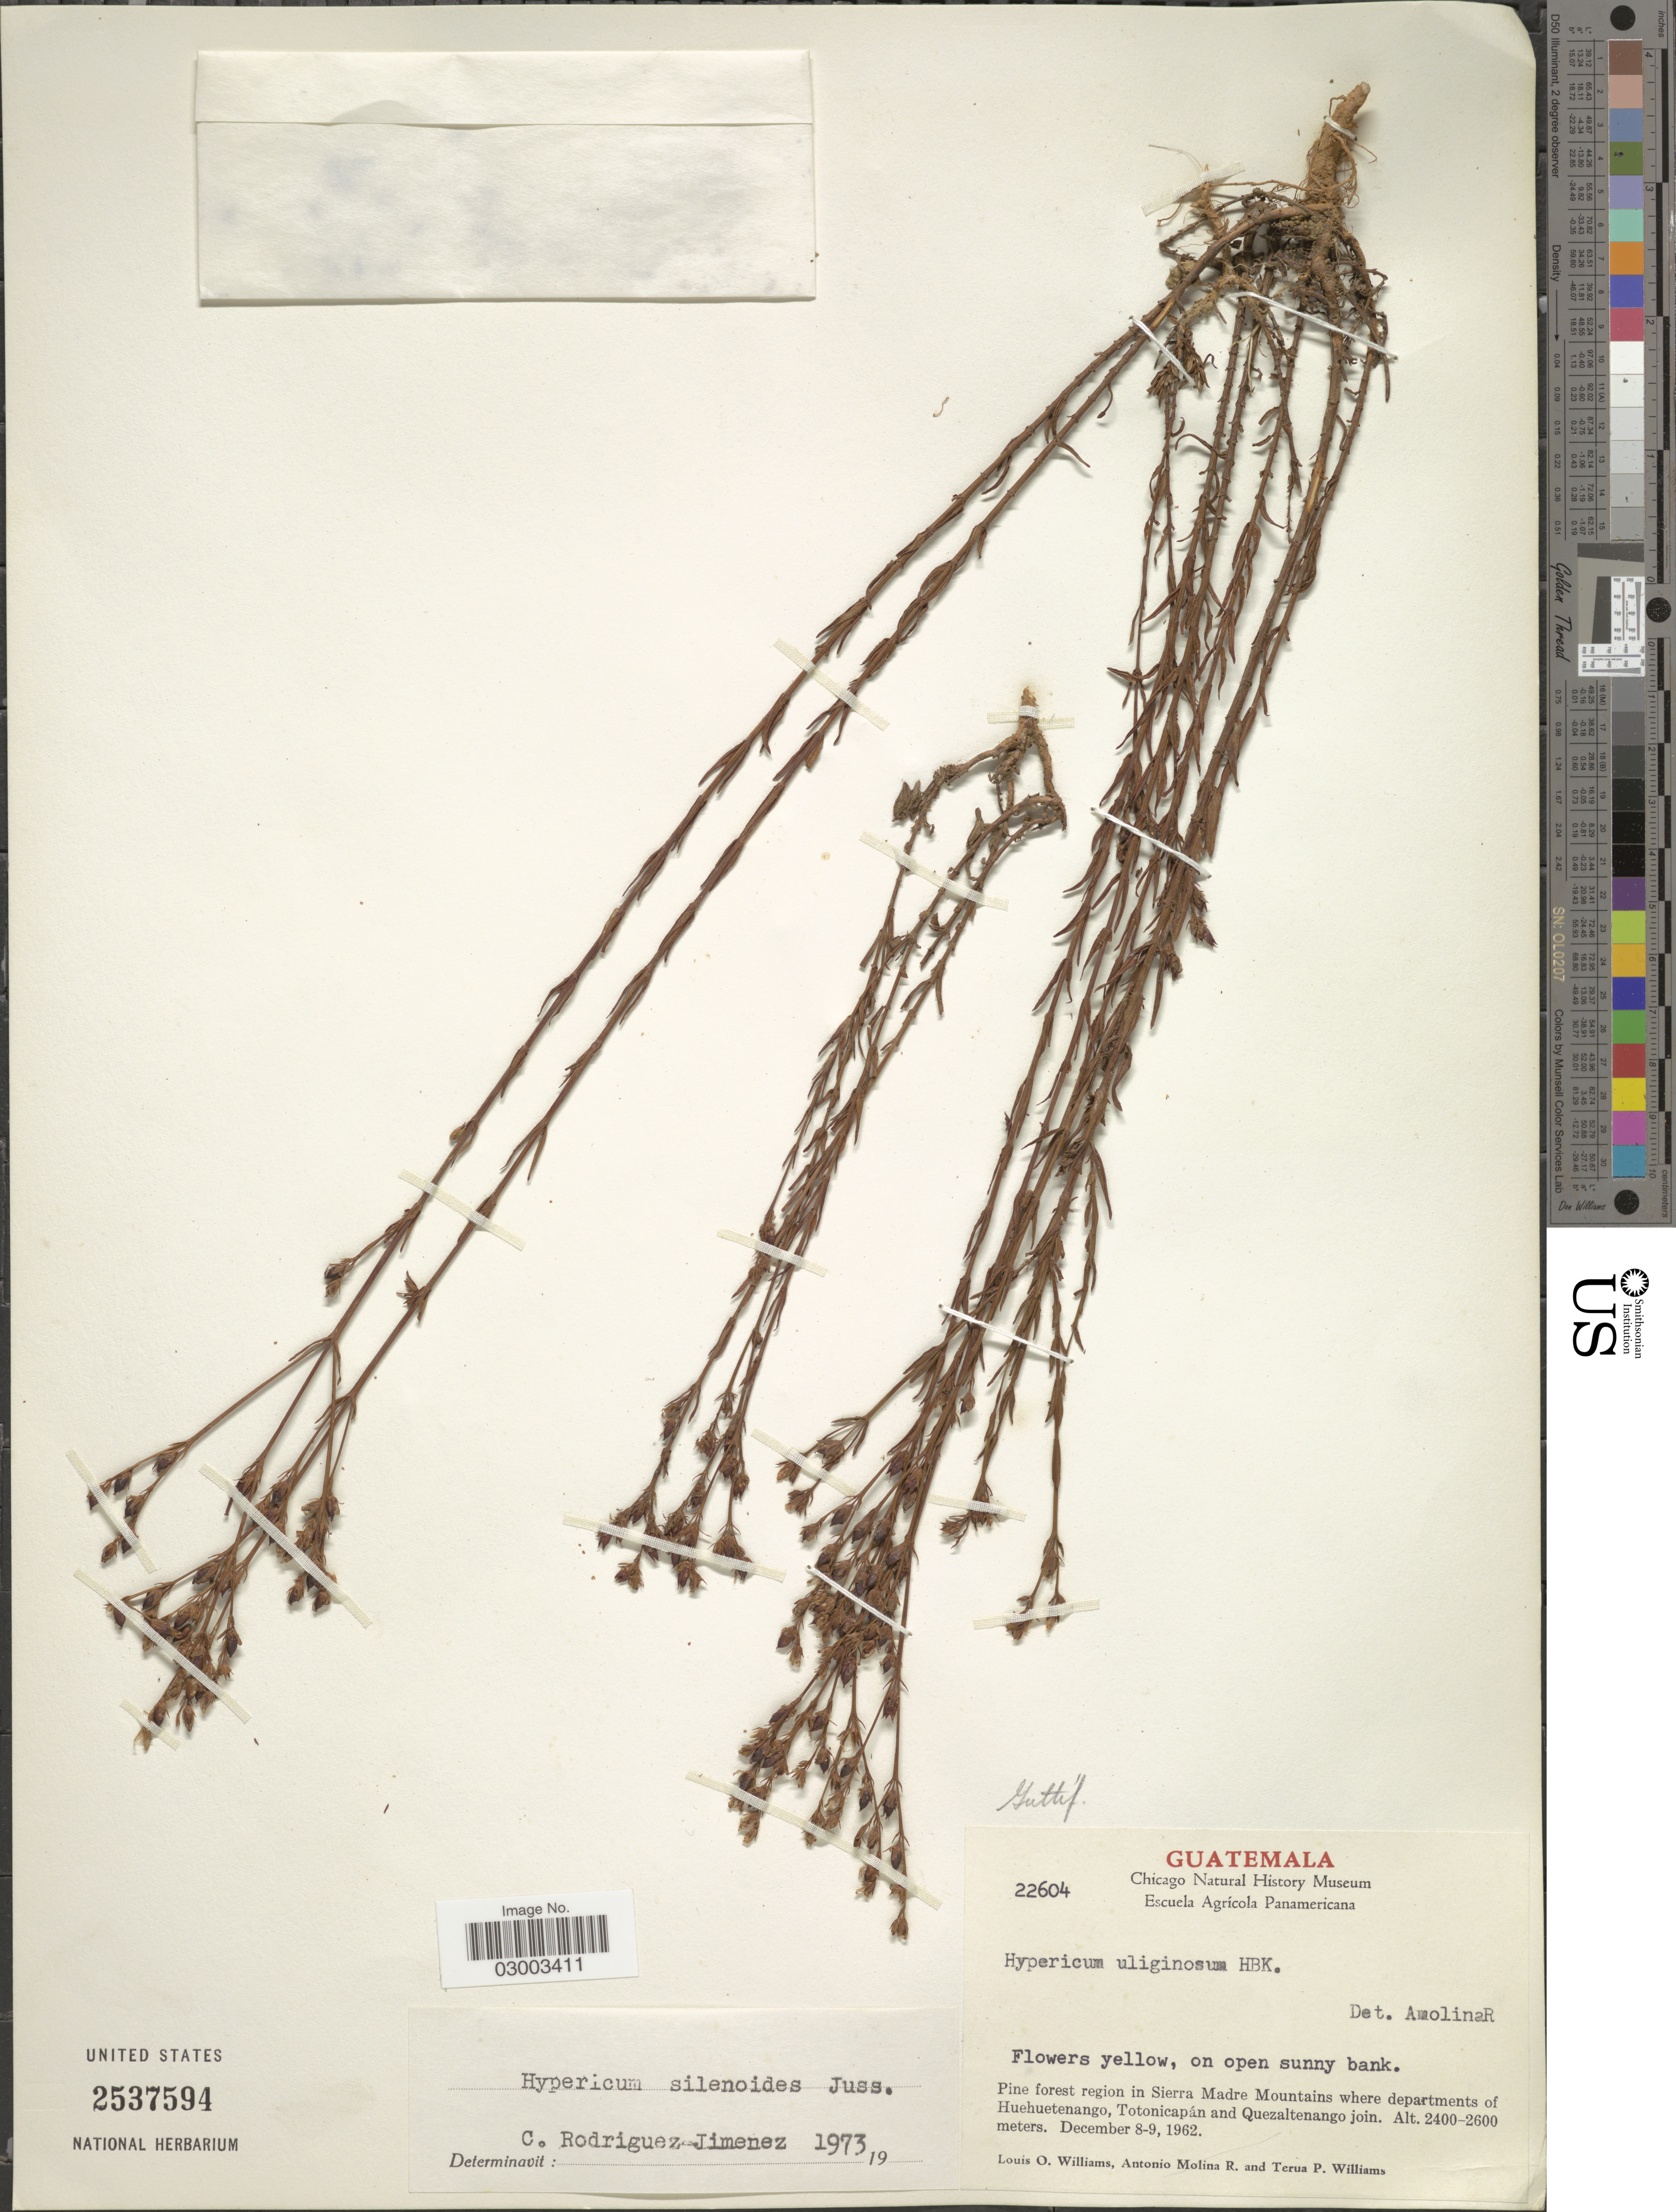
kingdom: Plantae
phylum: Tracheophyta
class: Magnoliopsida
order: Malpighiales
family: Hypericaceae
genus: Hypericum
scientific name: Hypericum silenoides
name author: Juss.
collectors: L. O. Williams, A. Molina R. & T. Williams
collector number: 22604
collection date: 1962-12-08/1962-12-09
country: Guatemala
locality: Pine forest region in Sierra Madre Mountains where departments of Huehuetenango, Totonicapán and Quezaltenango join.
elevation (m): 2400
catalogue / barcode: US 2537594